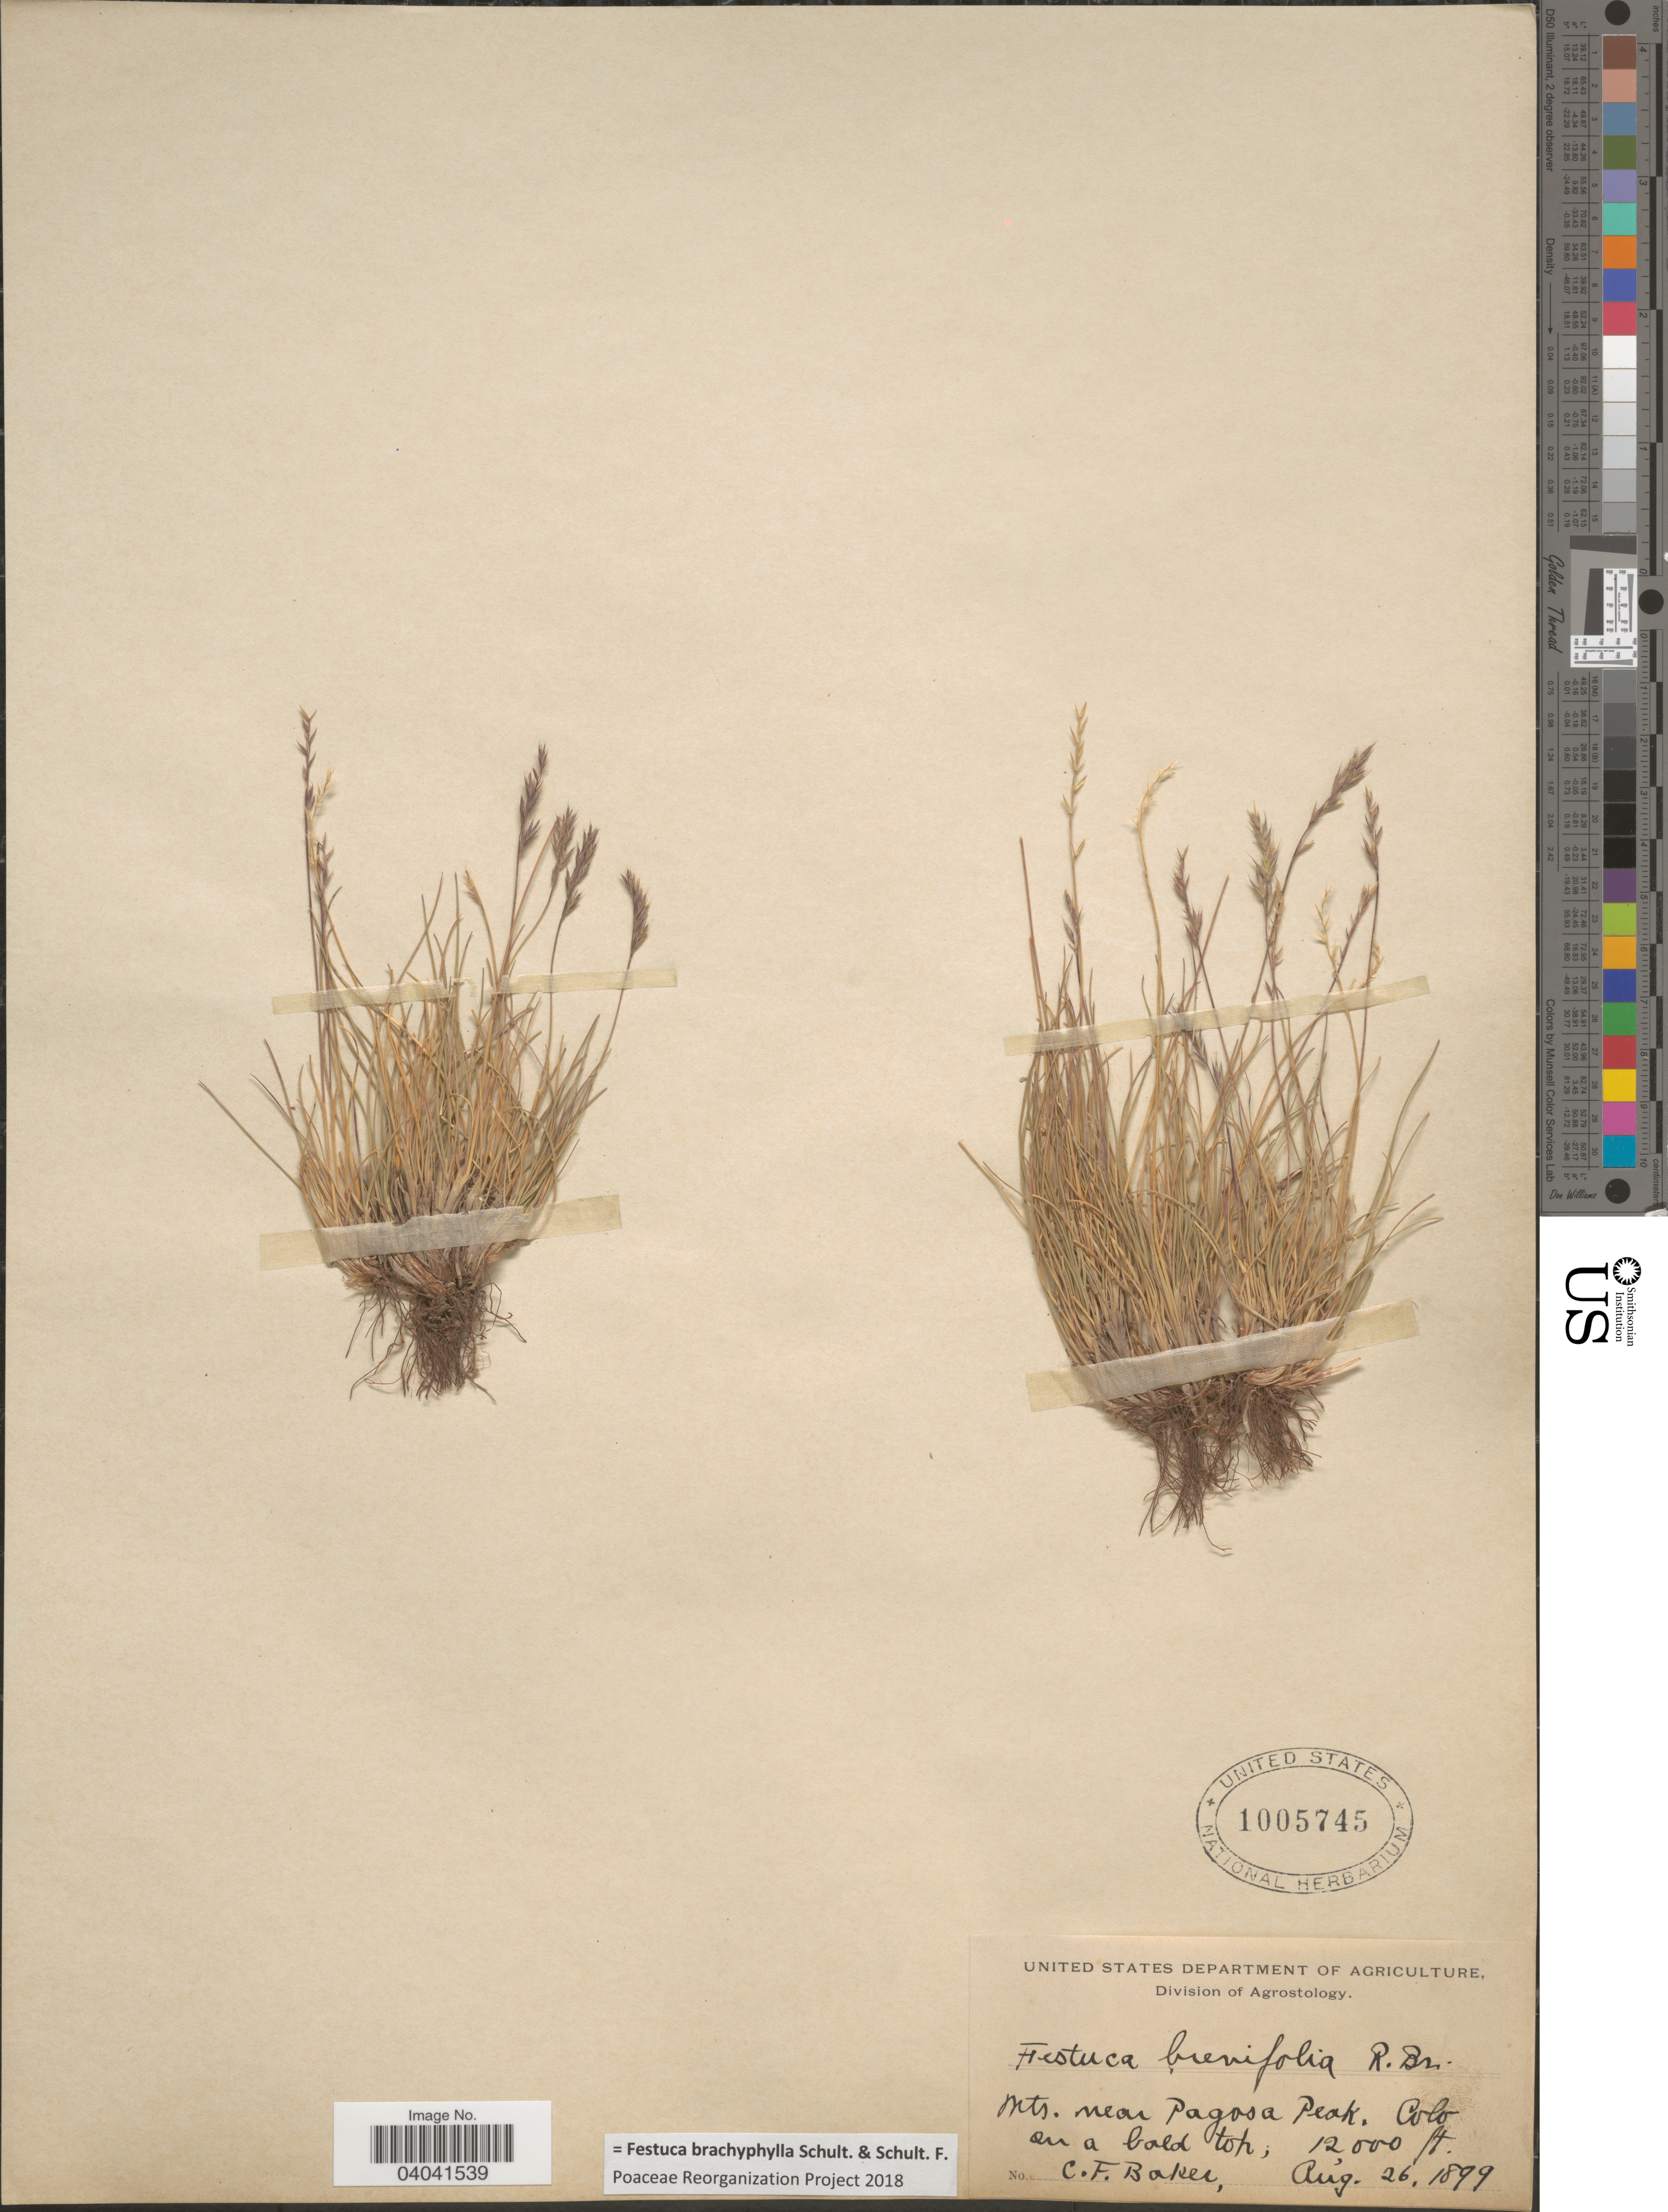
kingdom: Plantae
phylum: Tracheophyta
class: Liliopsida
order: Poales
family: Poaceae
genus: Festuca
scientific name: Festuca brachyphylla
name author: Schult. & Schult. f.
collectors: C. F. Baker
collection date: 1899-08-26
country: United States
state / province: Colorado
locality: Mts. near Pagosa Peak.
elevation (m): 3658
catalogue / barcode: US 1005745